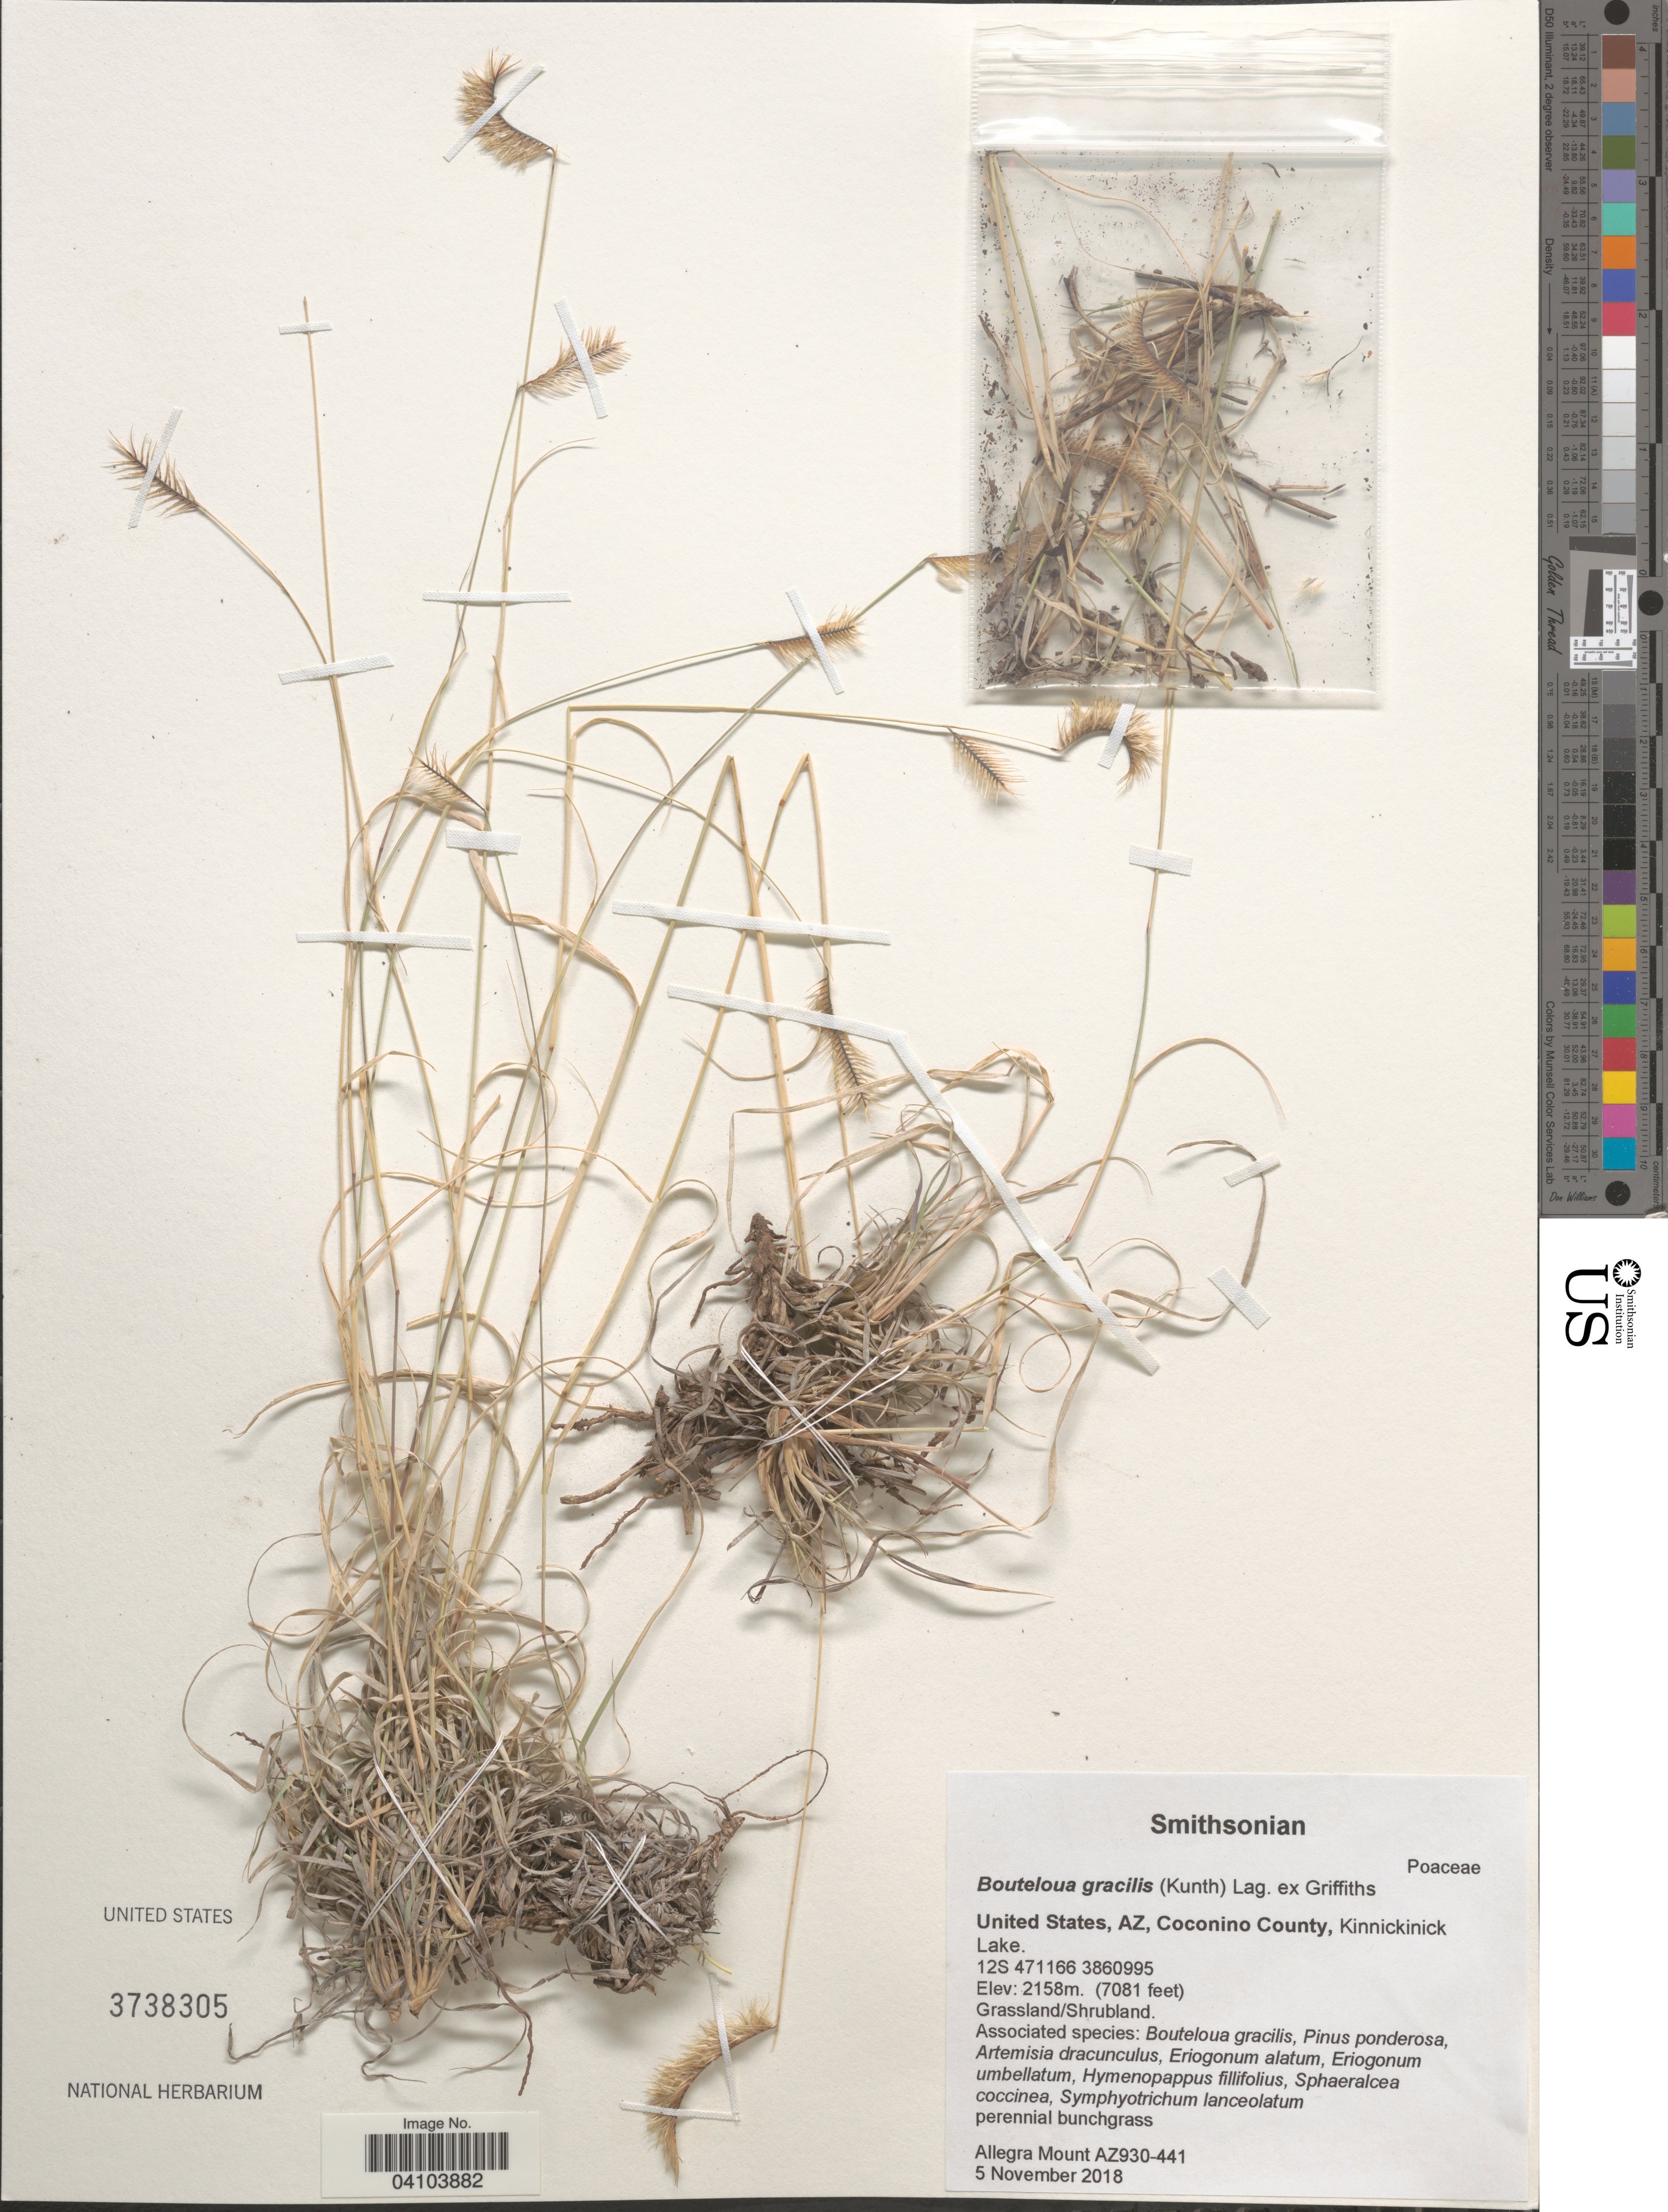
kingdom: Plantae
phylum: Tracheophyta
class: Liliopsida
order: Poales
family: Poaceae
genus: Bouteloua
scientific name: Bouteloua gracilis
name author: (Kunth) Lag. ex Griffiths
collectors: A. Mount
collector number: AZ930-441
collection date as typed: Transcribed d/m/y: 5/11/2018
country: United States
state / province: Arizona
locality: Coconino County, Kinnickinick Lake. 12S 471166 3860995.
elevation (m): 2158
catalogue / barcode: US 3738305